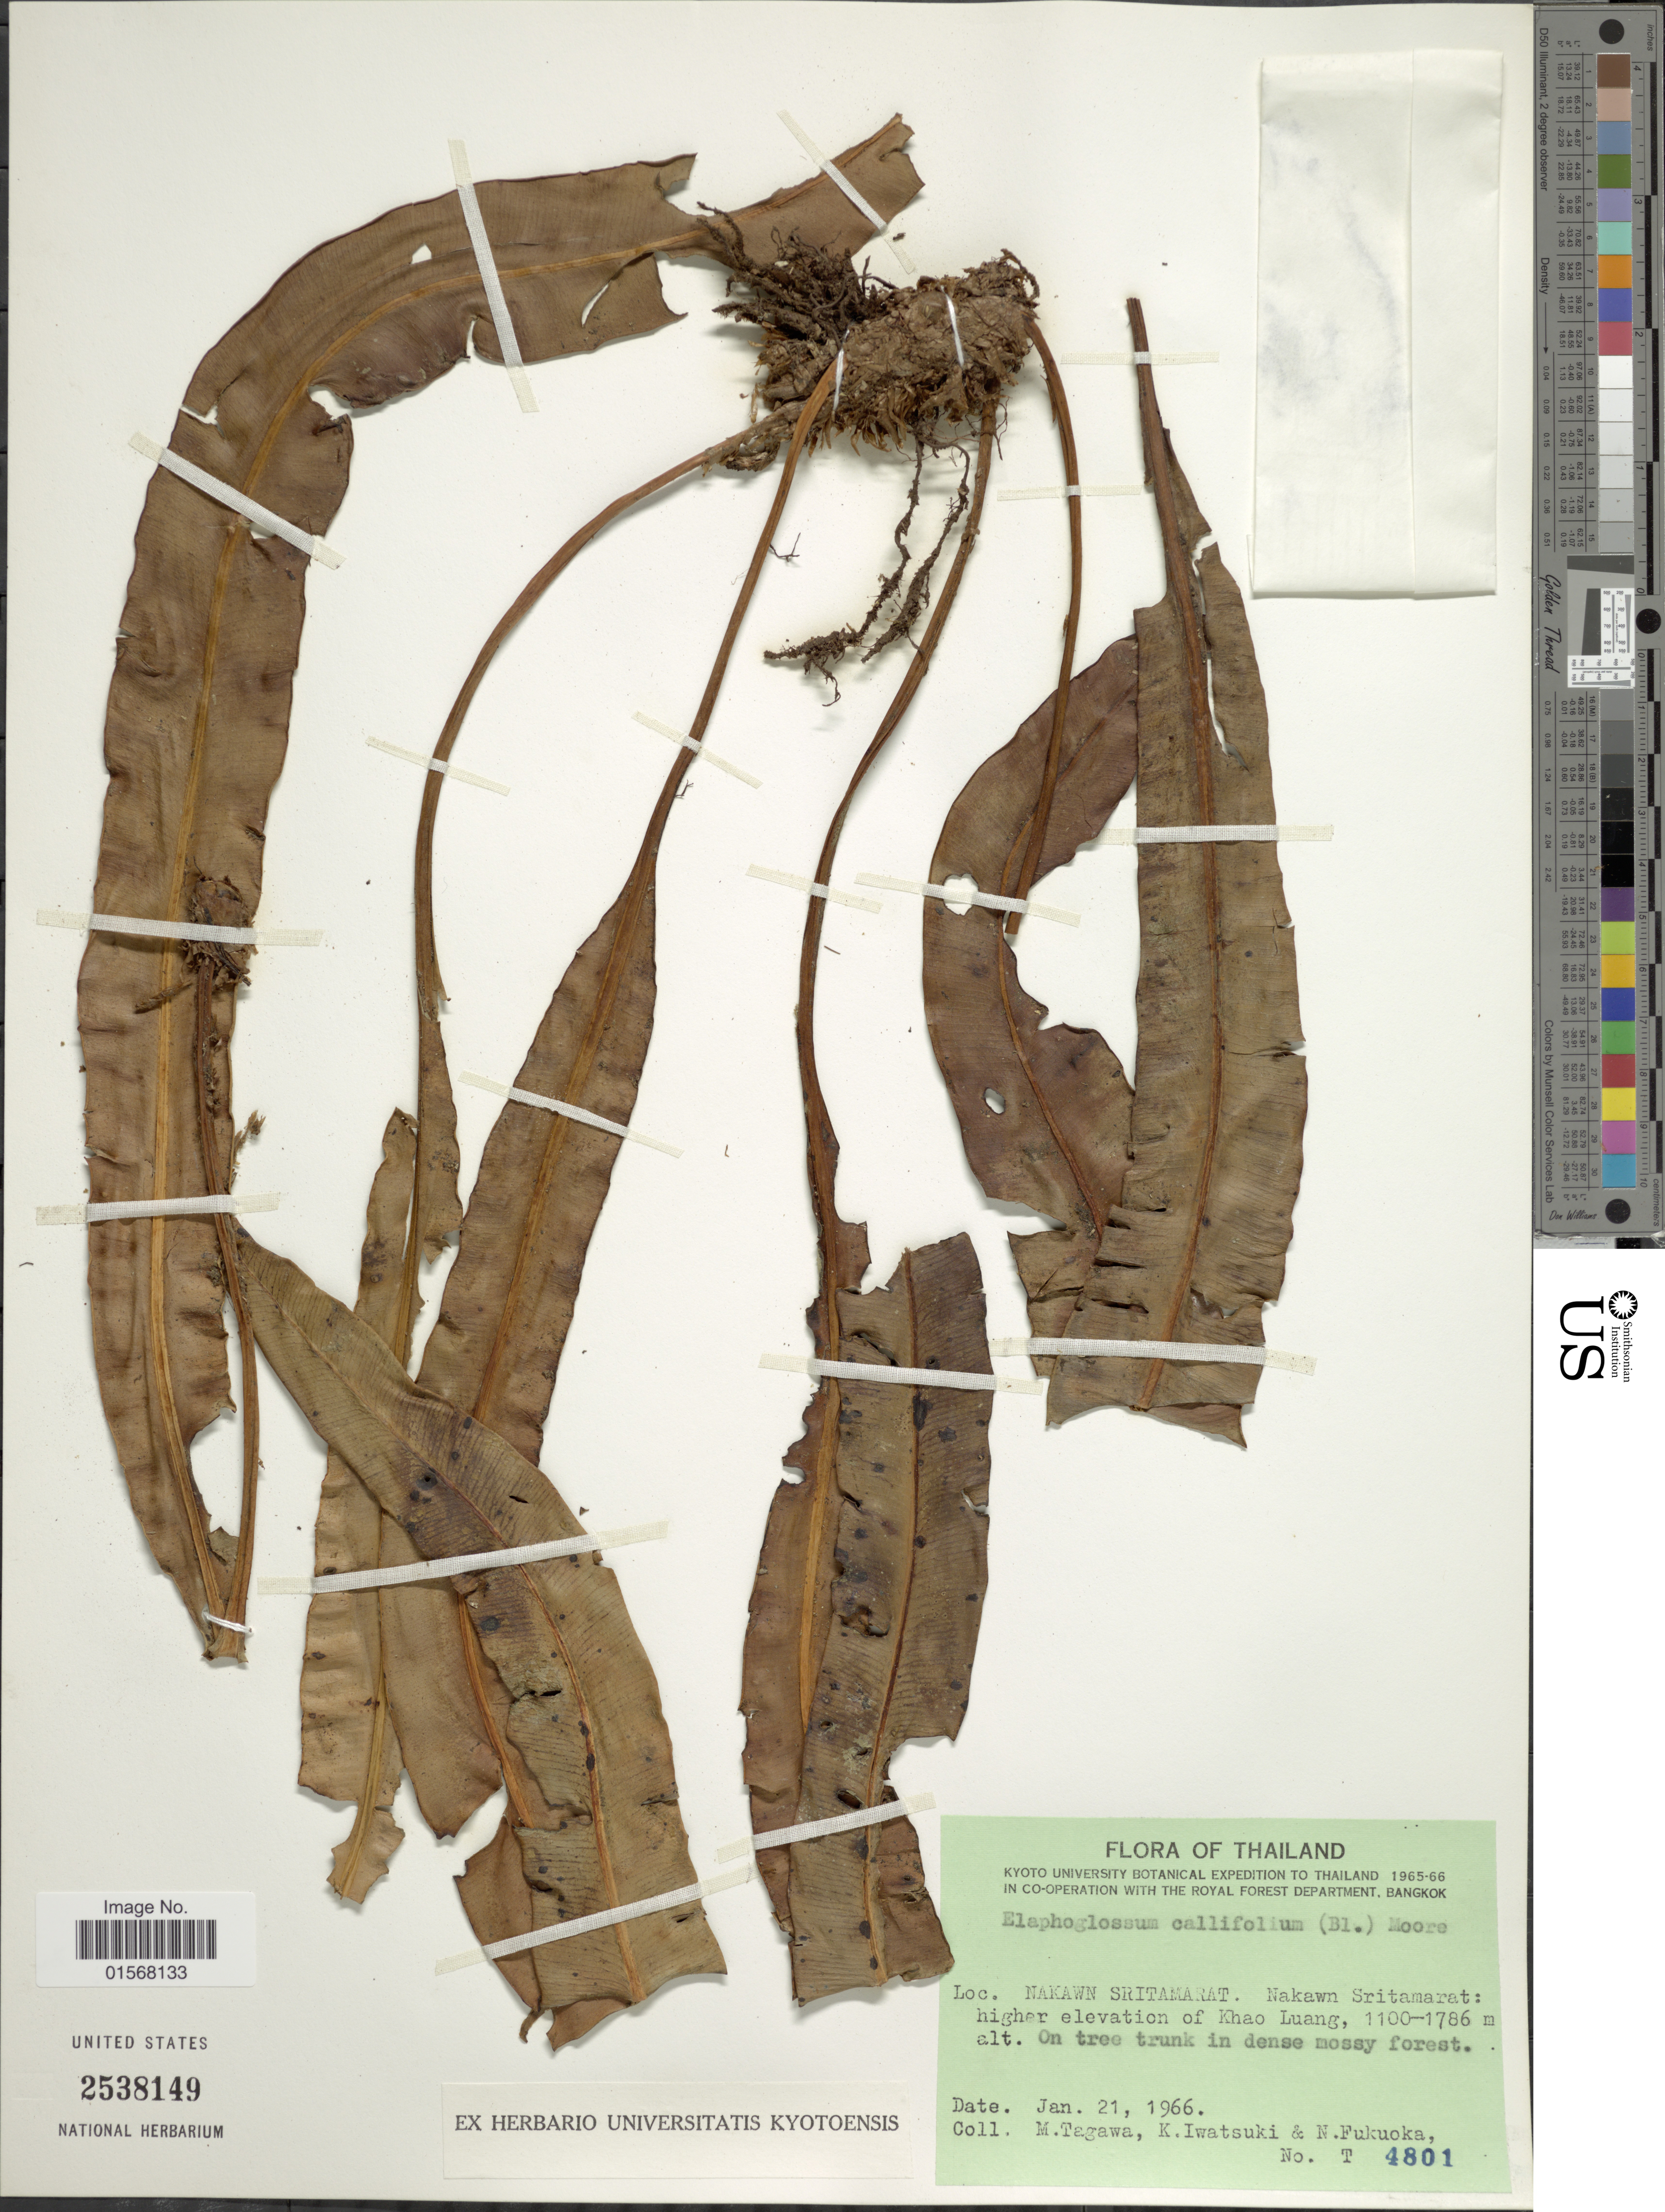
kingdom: Plantae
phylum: Tracheophyta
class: Polypodiopsida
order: Polypodiales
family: Dryopteridaceae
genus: Elaphoglossum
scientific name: Elaphoglossum callifolium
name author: (Blume) T. Moore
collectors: M. Tagawa, K. Iwatsuki & N. Fukuoka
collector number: T4801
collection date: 1966-01-21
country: Thailand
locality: Nakawn Sritamarat: higher elevation of Khao Luang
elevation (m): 1100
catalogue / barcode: US 2538149